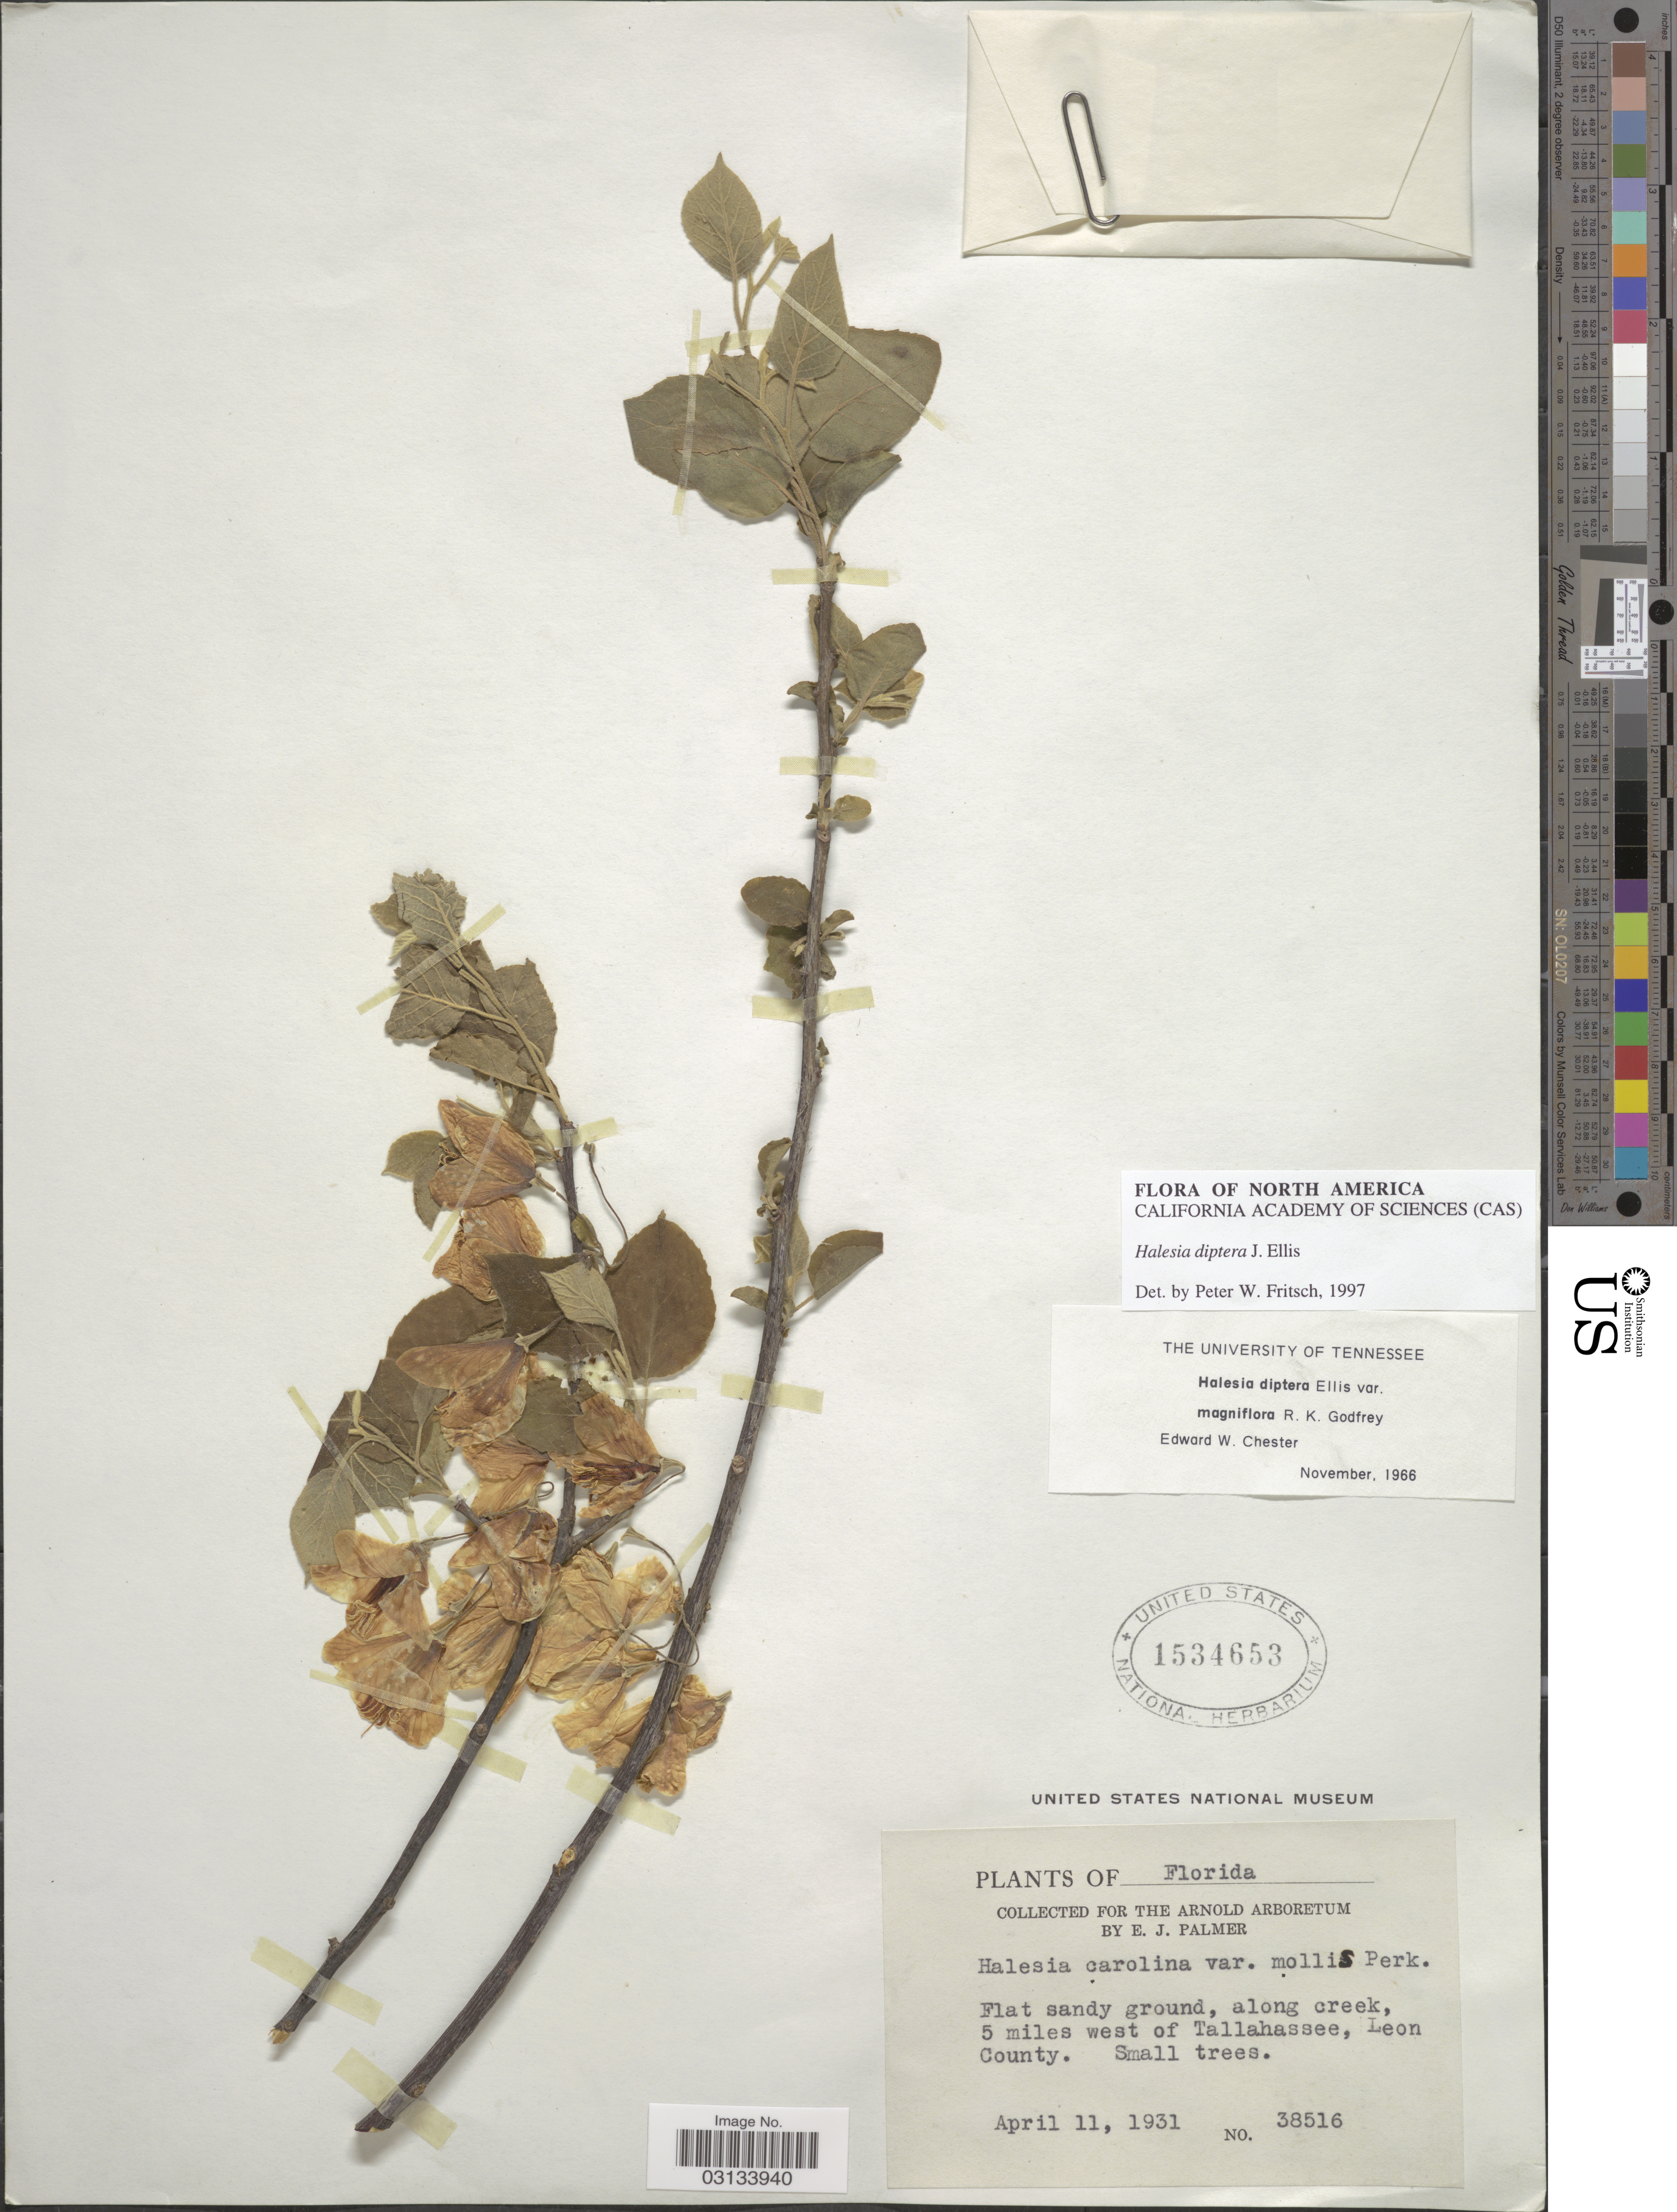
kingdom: Plantae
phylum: Tracheophyta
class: Magnoliopsida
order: Ericales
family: Styracaceae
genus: Halesia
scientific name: Halesia diptera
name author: J. Ellis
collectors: E. J. Palmer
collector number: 38516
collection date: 1931-04-11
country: United States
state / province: Florida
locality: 5 miles west of Tallahassee, Leon County.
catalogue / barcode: US 1534653